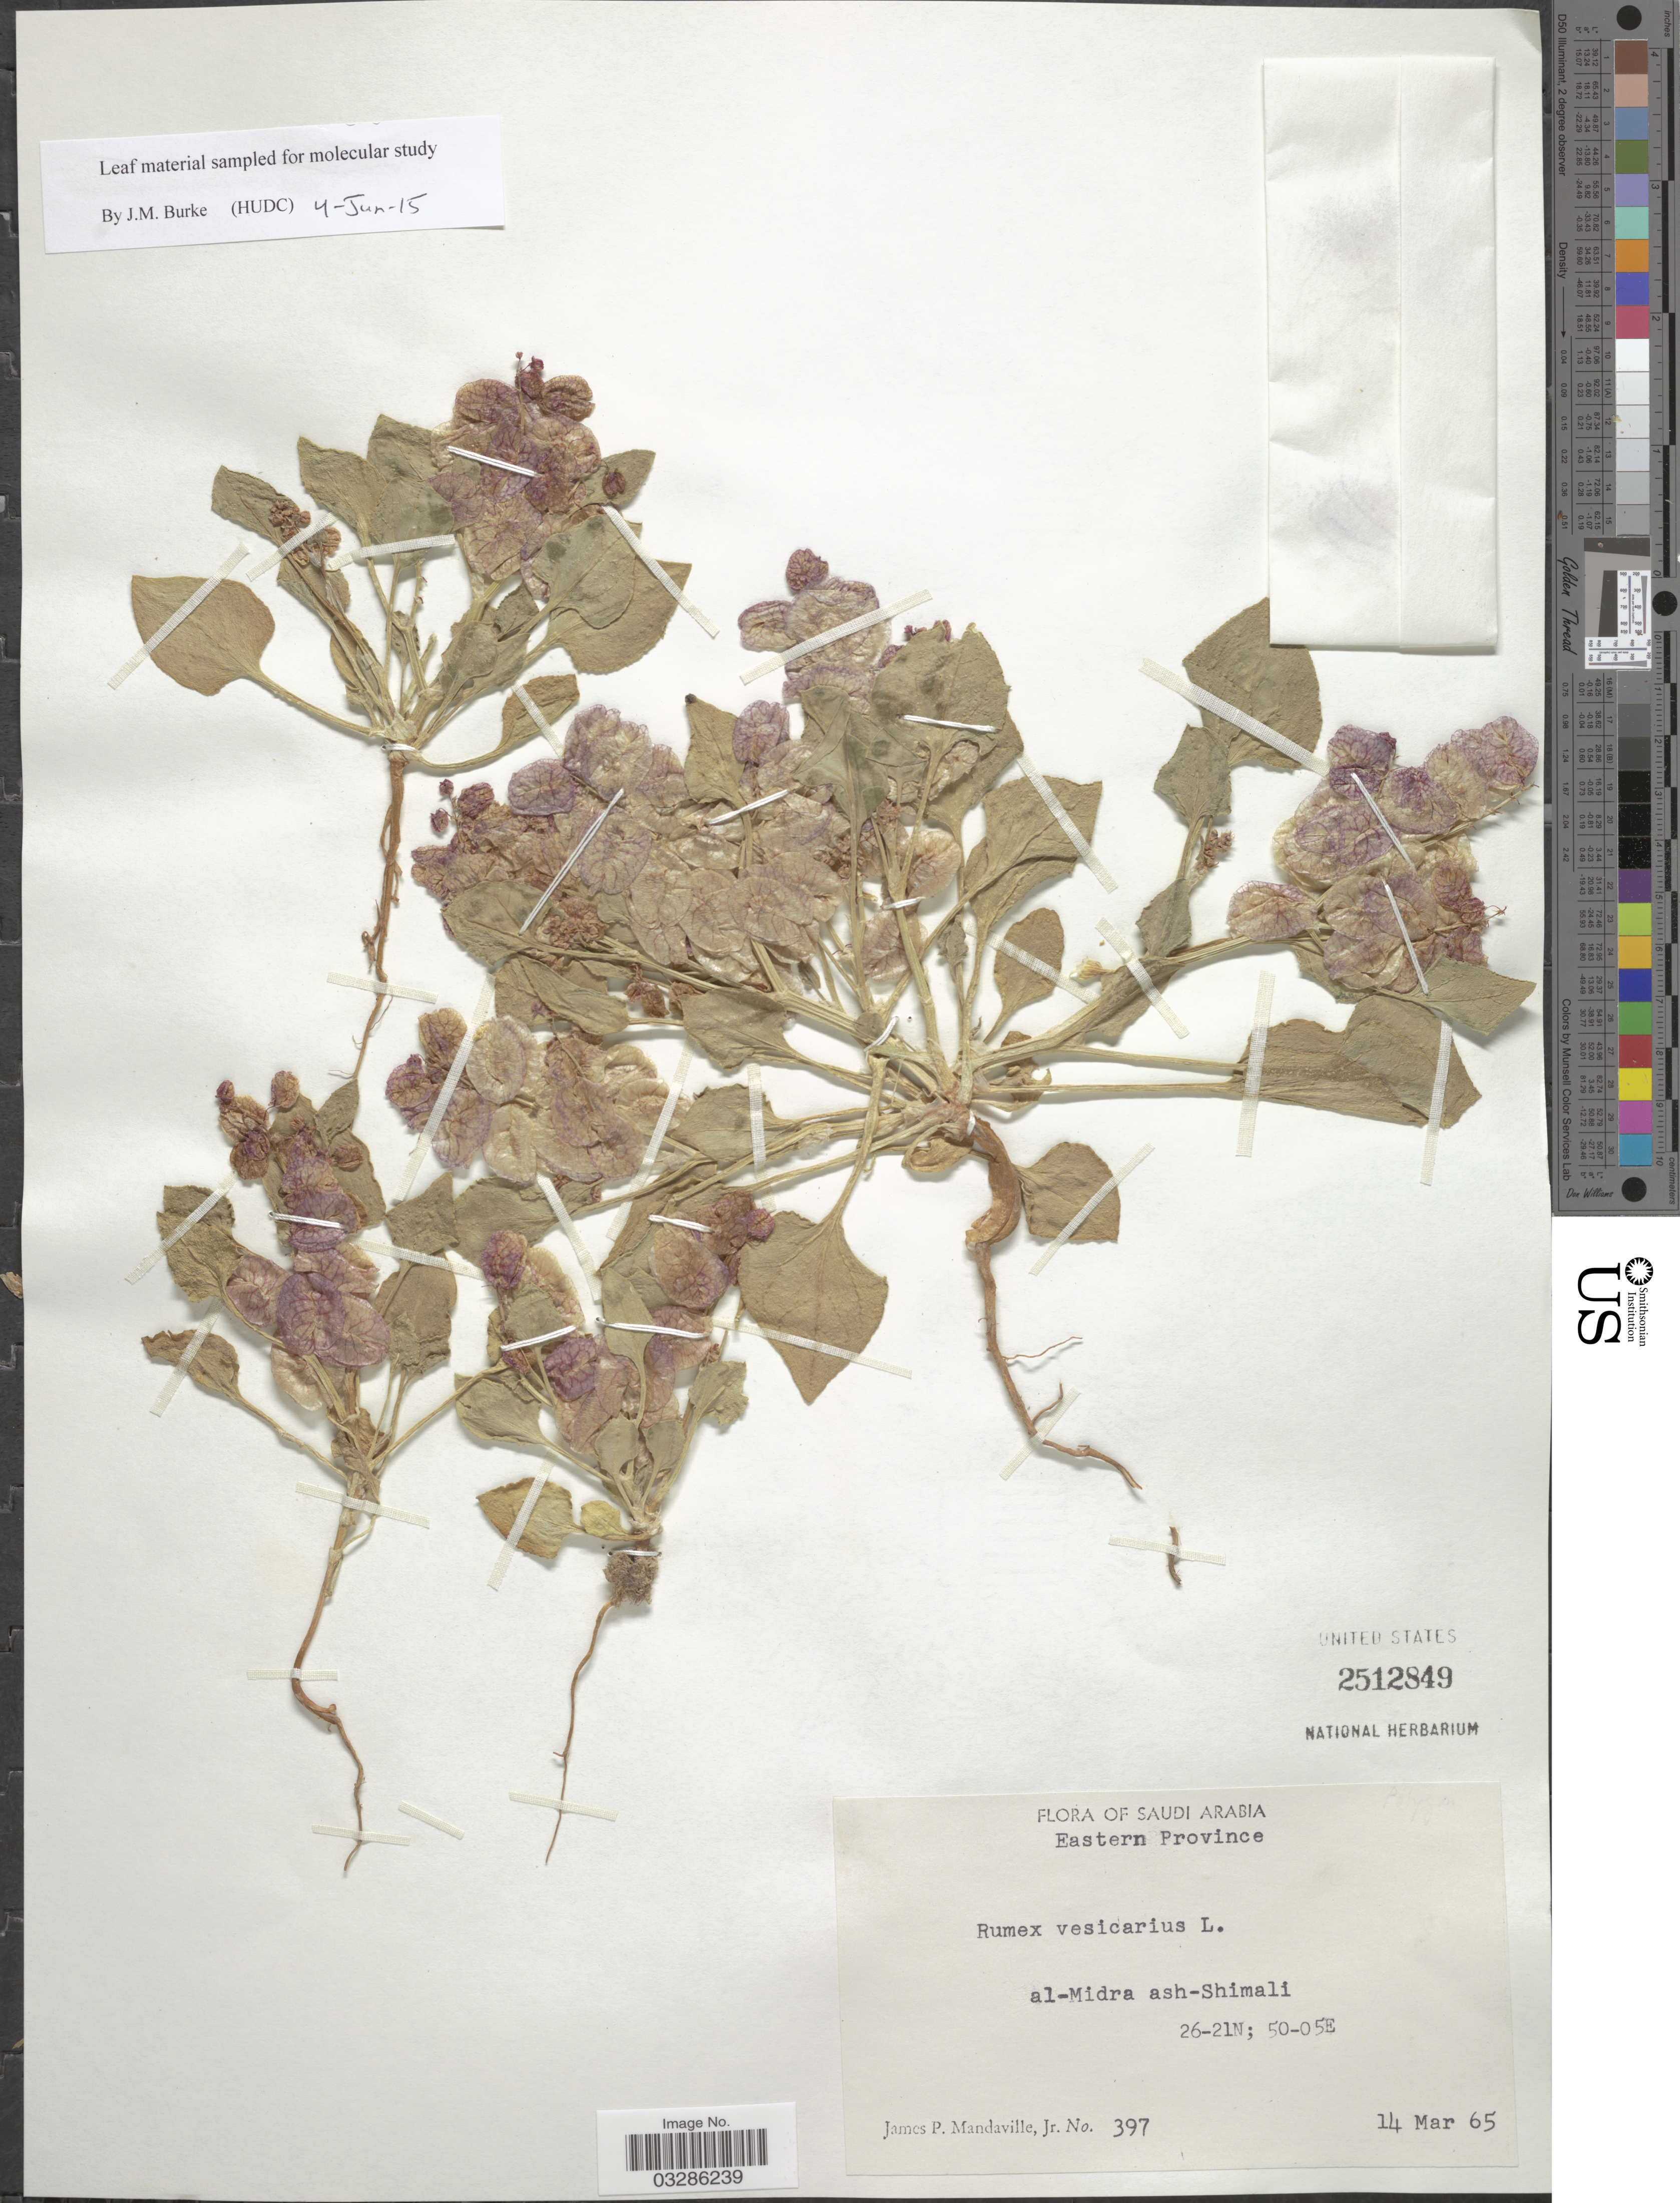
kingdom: Plantae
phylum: Tracheophyta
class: Magnoliopsida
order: Caryophyllales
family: Polygonaceae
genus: Rumex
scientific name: Rumex vesicarius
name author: L.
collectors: J. Mandaville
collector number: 397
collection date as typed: Transcribed d/m/y: 14/3/65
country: Saudi Arabia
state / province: Ash Sharqiyah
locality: Eastern Province. Al-Midra ash-Shimali.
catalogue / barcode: US 2512849